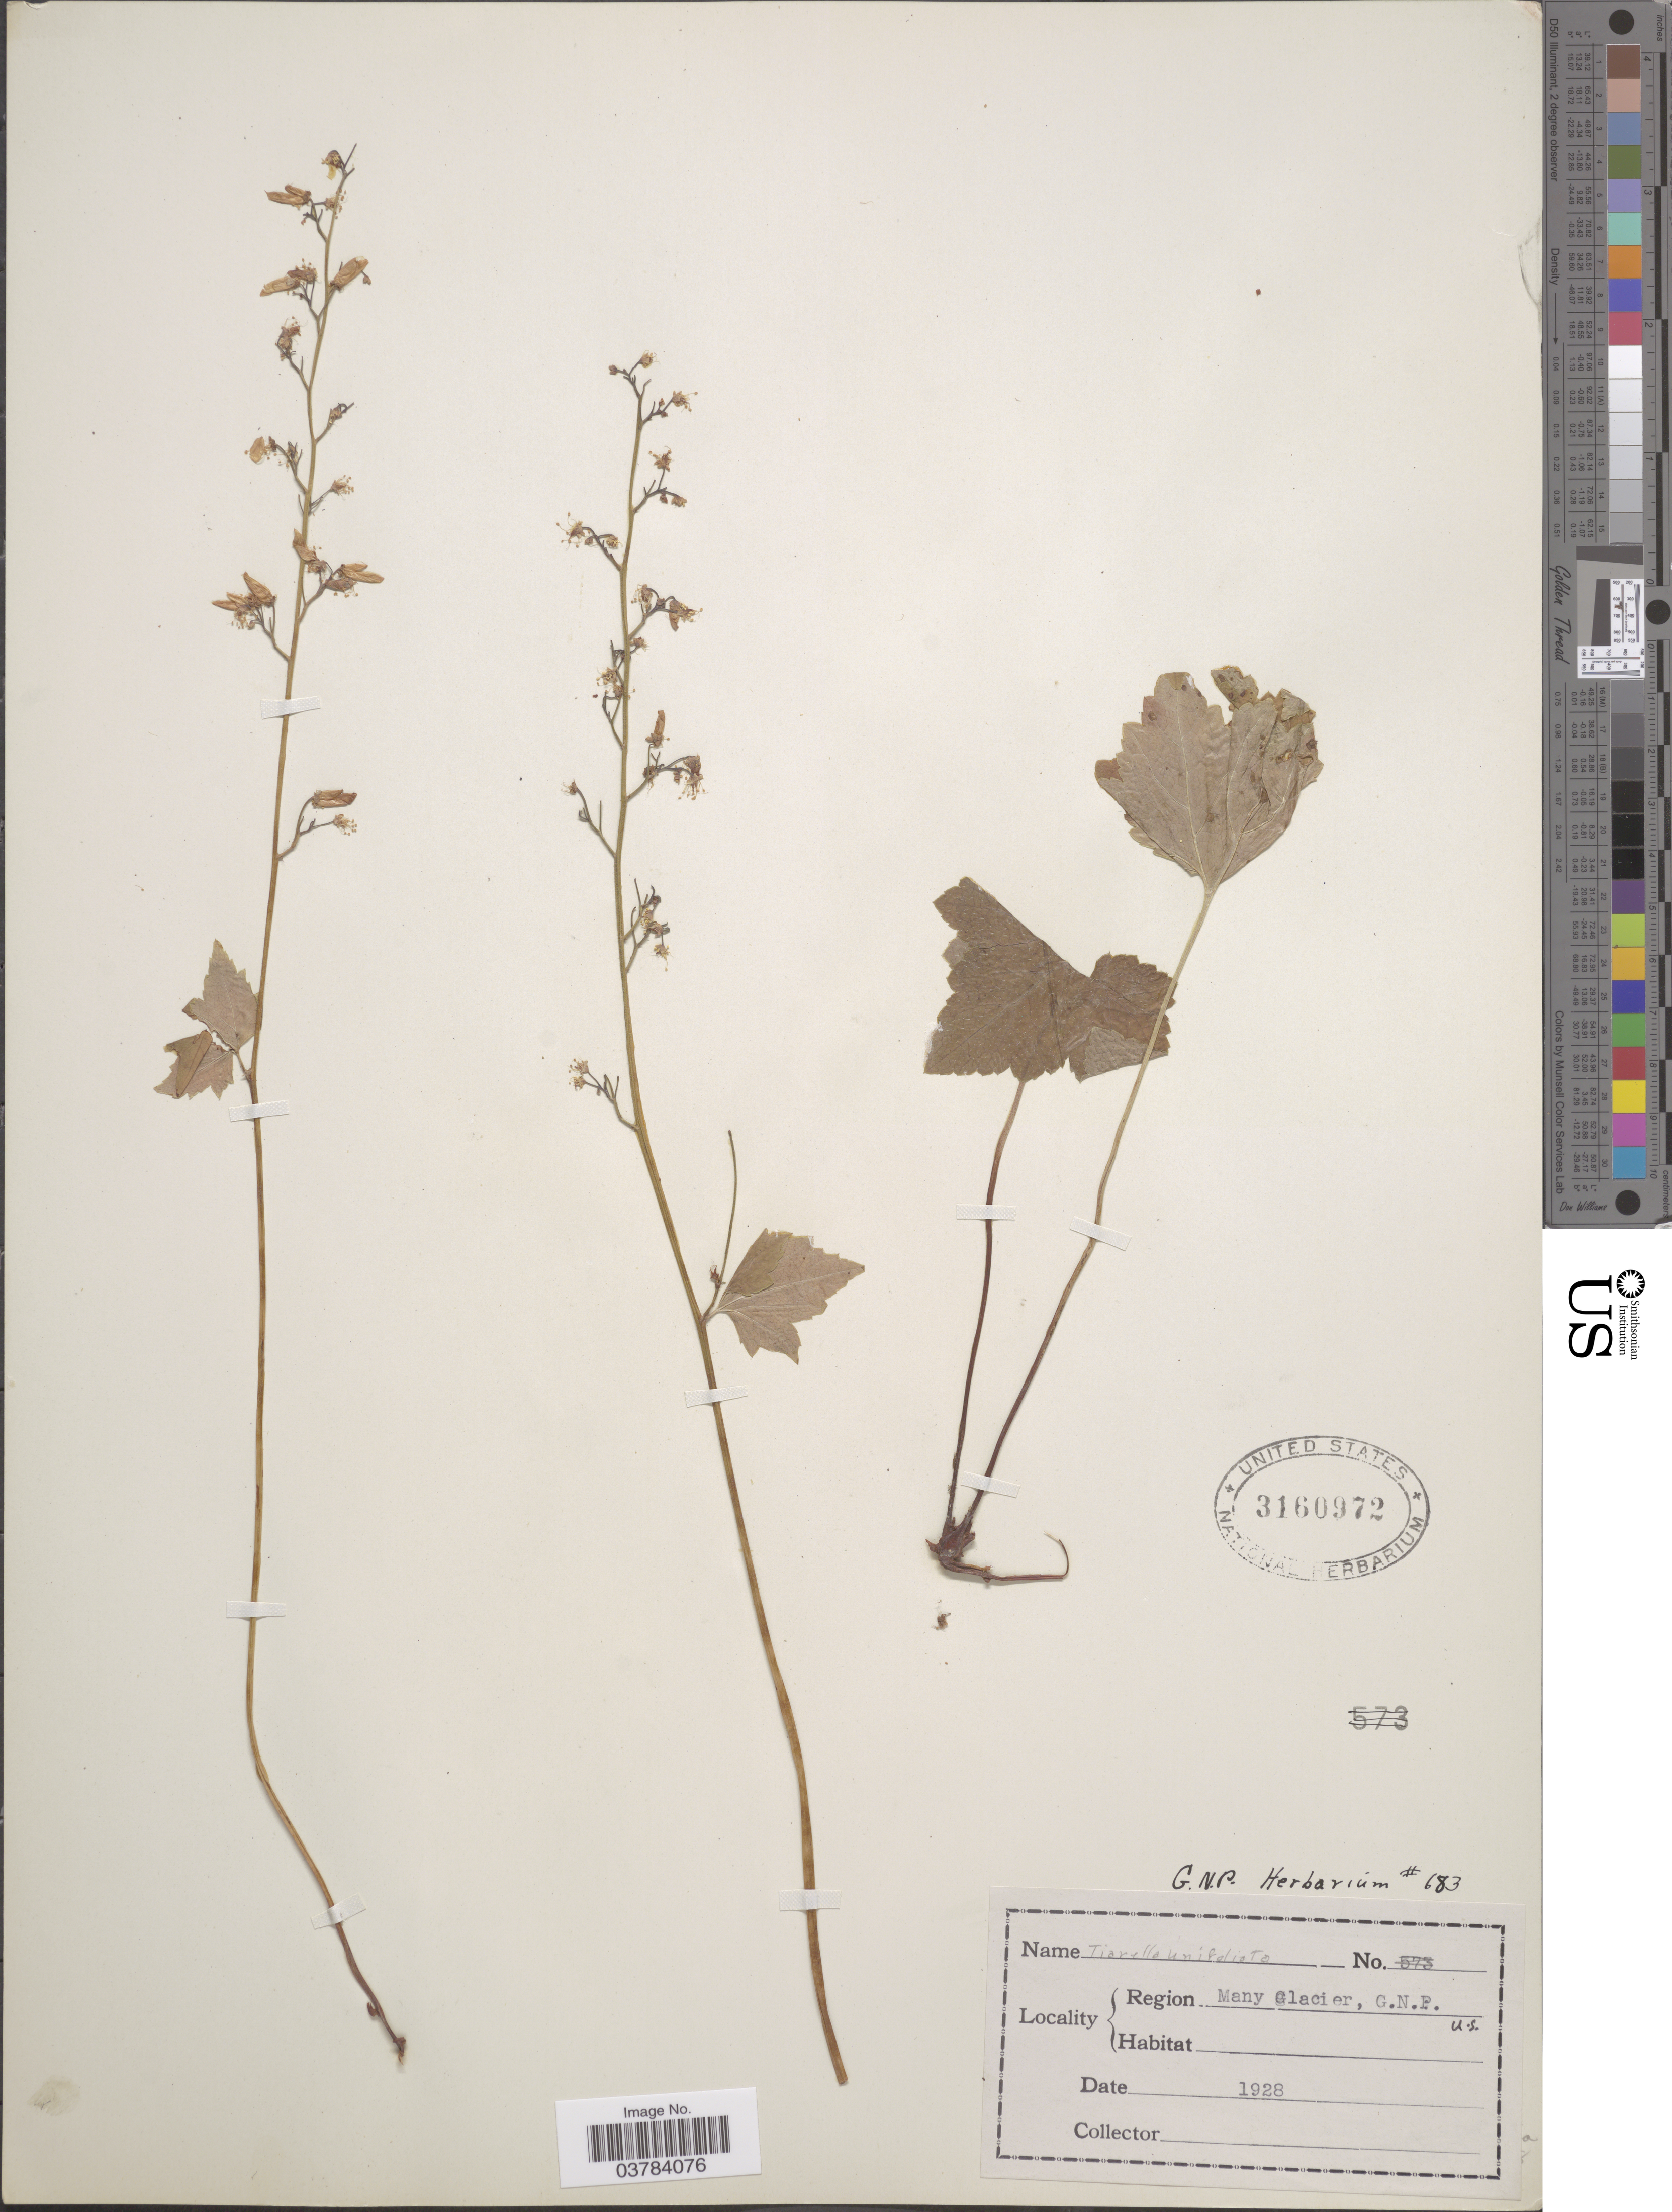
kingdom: Plantae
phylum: Tracheophyta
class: Magnoliopsida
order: Saxifragales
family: Saxifragaceae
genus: Tiarella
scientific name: Tiarella unifoliata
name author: Hook.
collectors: ex herb. G. N. P.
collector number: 683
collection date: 1928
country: United States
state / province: Montana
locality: Region Many Glacier, G.N.P. U.S.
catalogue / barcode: US 3160972